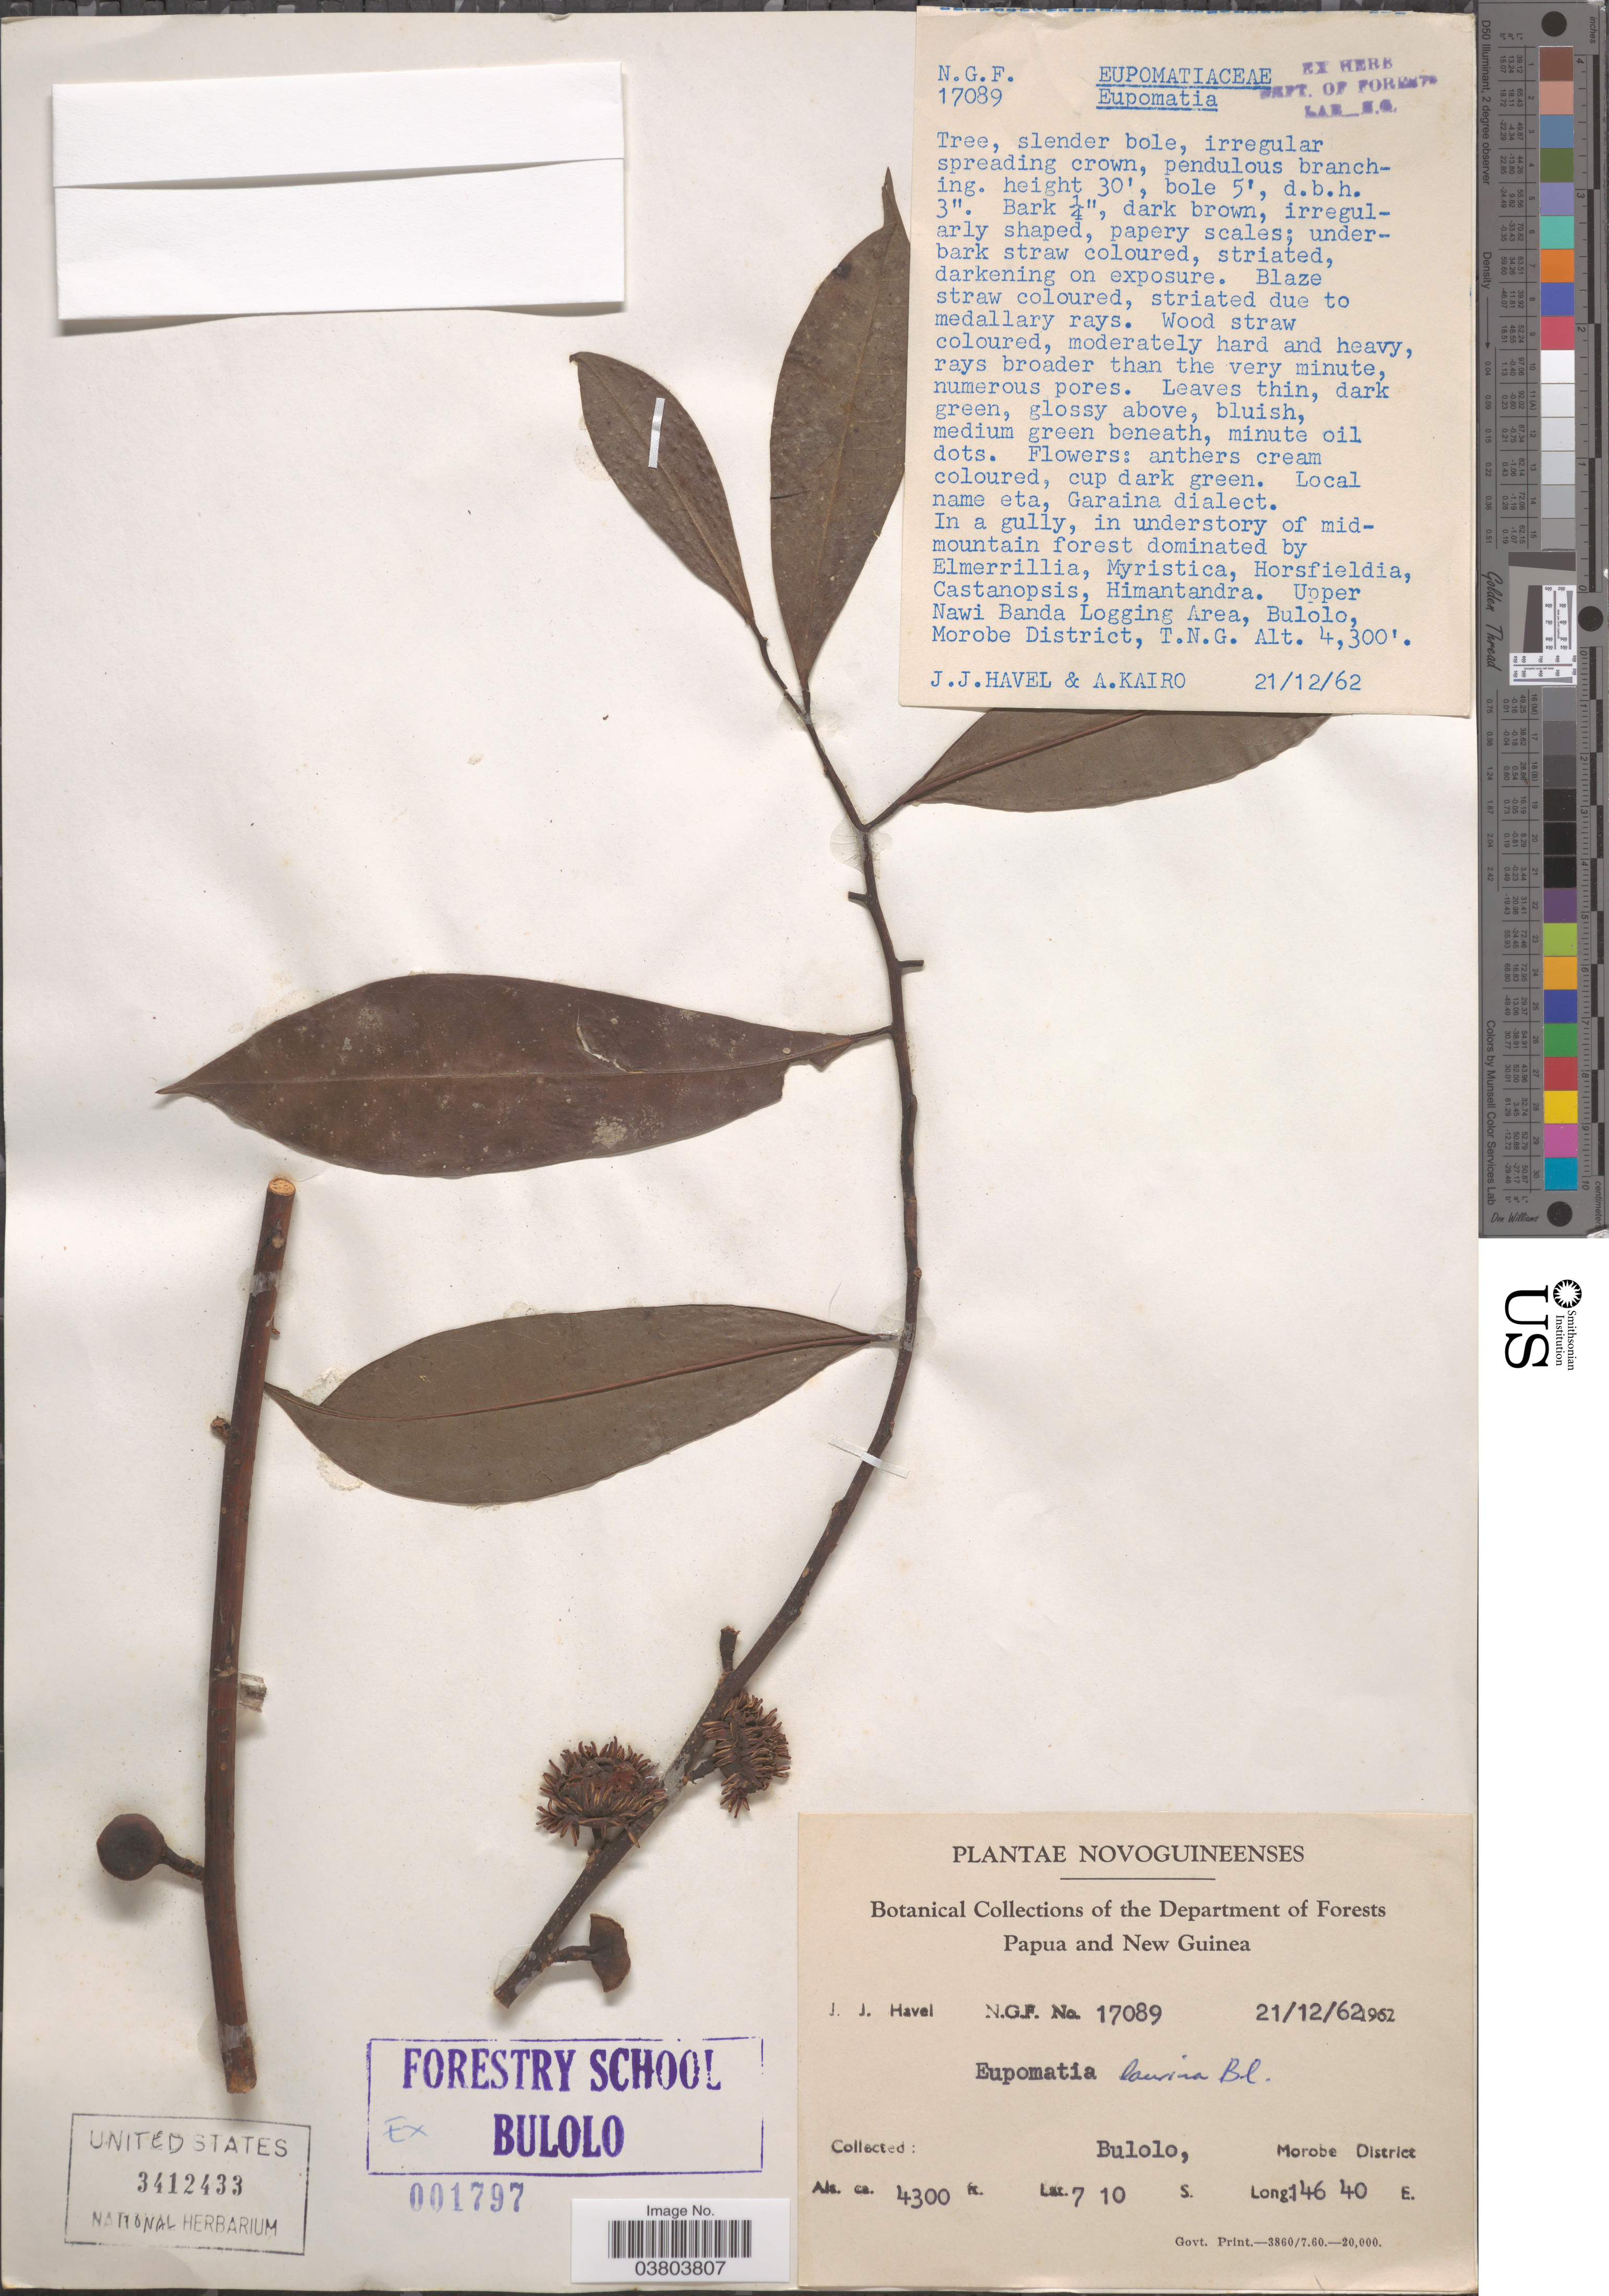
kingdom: Plantae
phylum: Tracheophyta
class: Magnoliopsida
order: Magnoliales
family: Eupomatiaceae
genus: Eupomatia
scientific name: Eupomatia laurina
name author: R. Br.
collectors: J. Havel & A. Kairo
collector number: N.G.F. 17089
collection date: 1962-12-21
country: Papua New Guinea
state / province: Morobe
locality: Bulolo. Morobe District. Upper Nawi Banda Logging Area.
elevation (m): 1311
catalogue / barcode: US 3412433